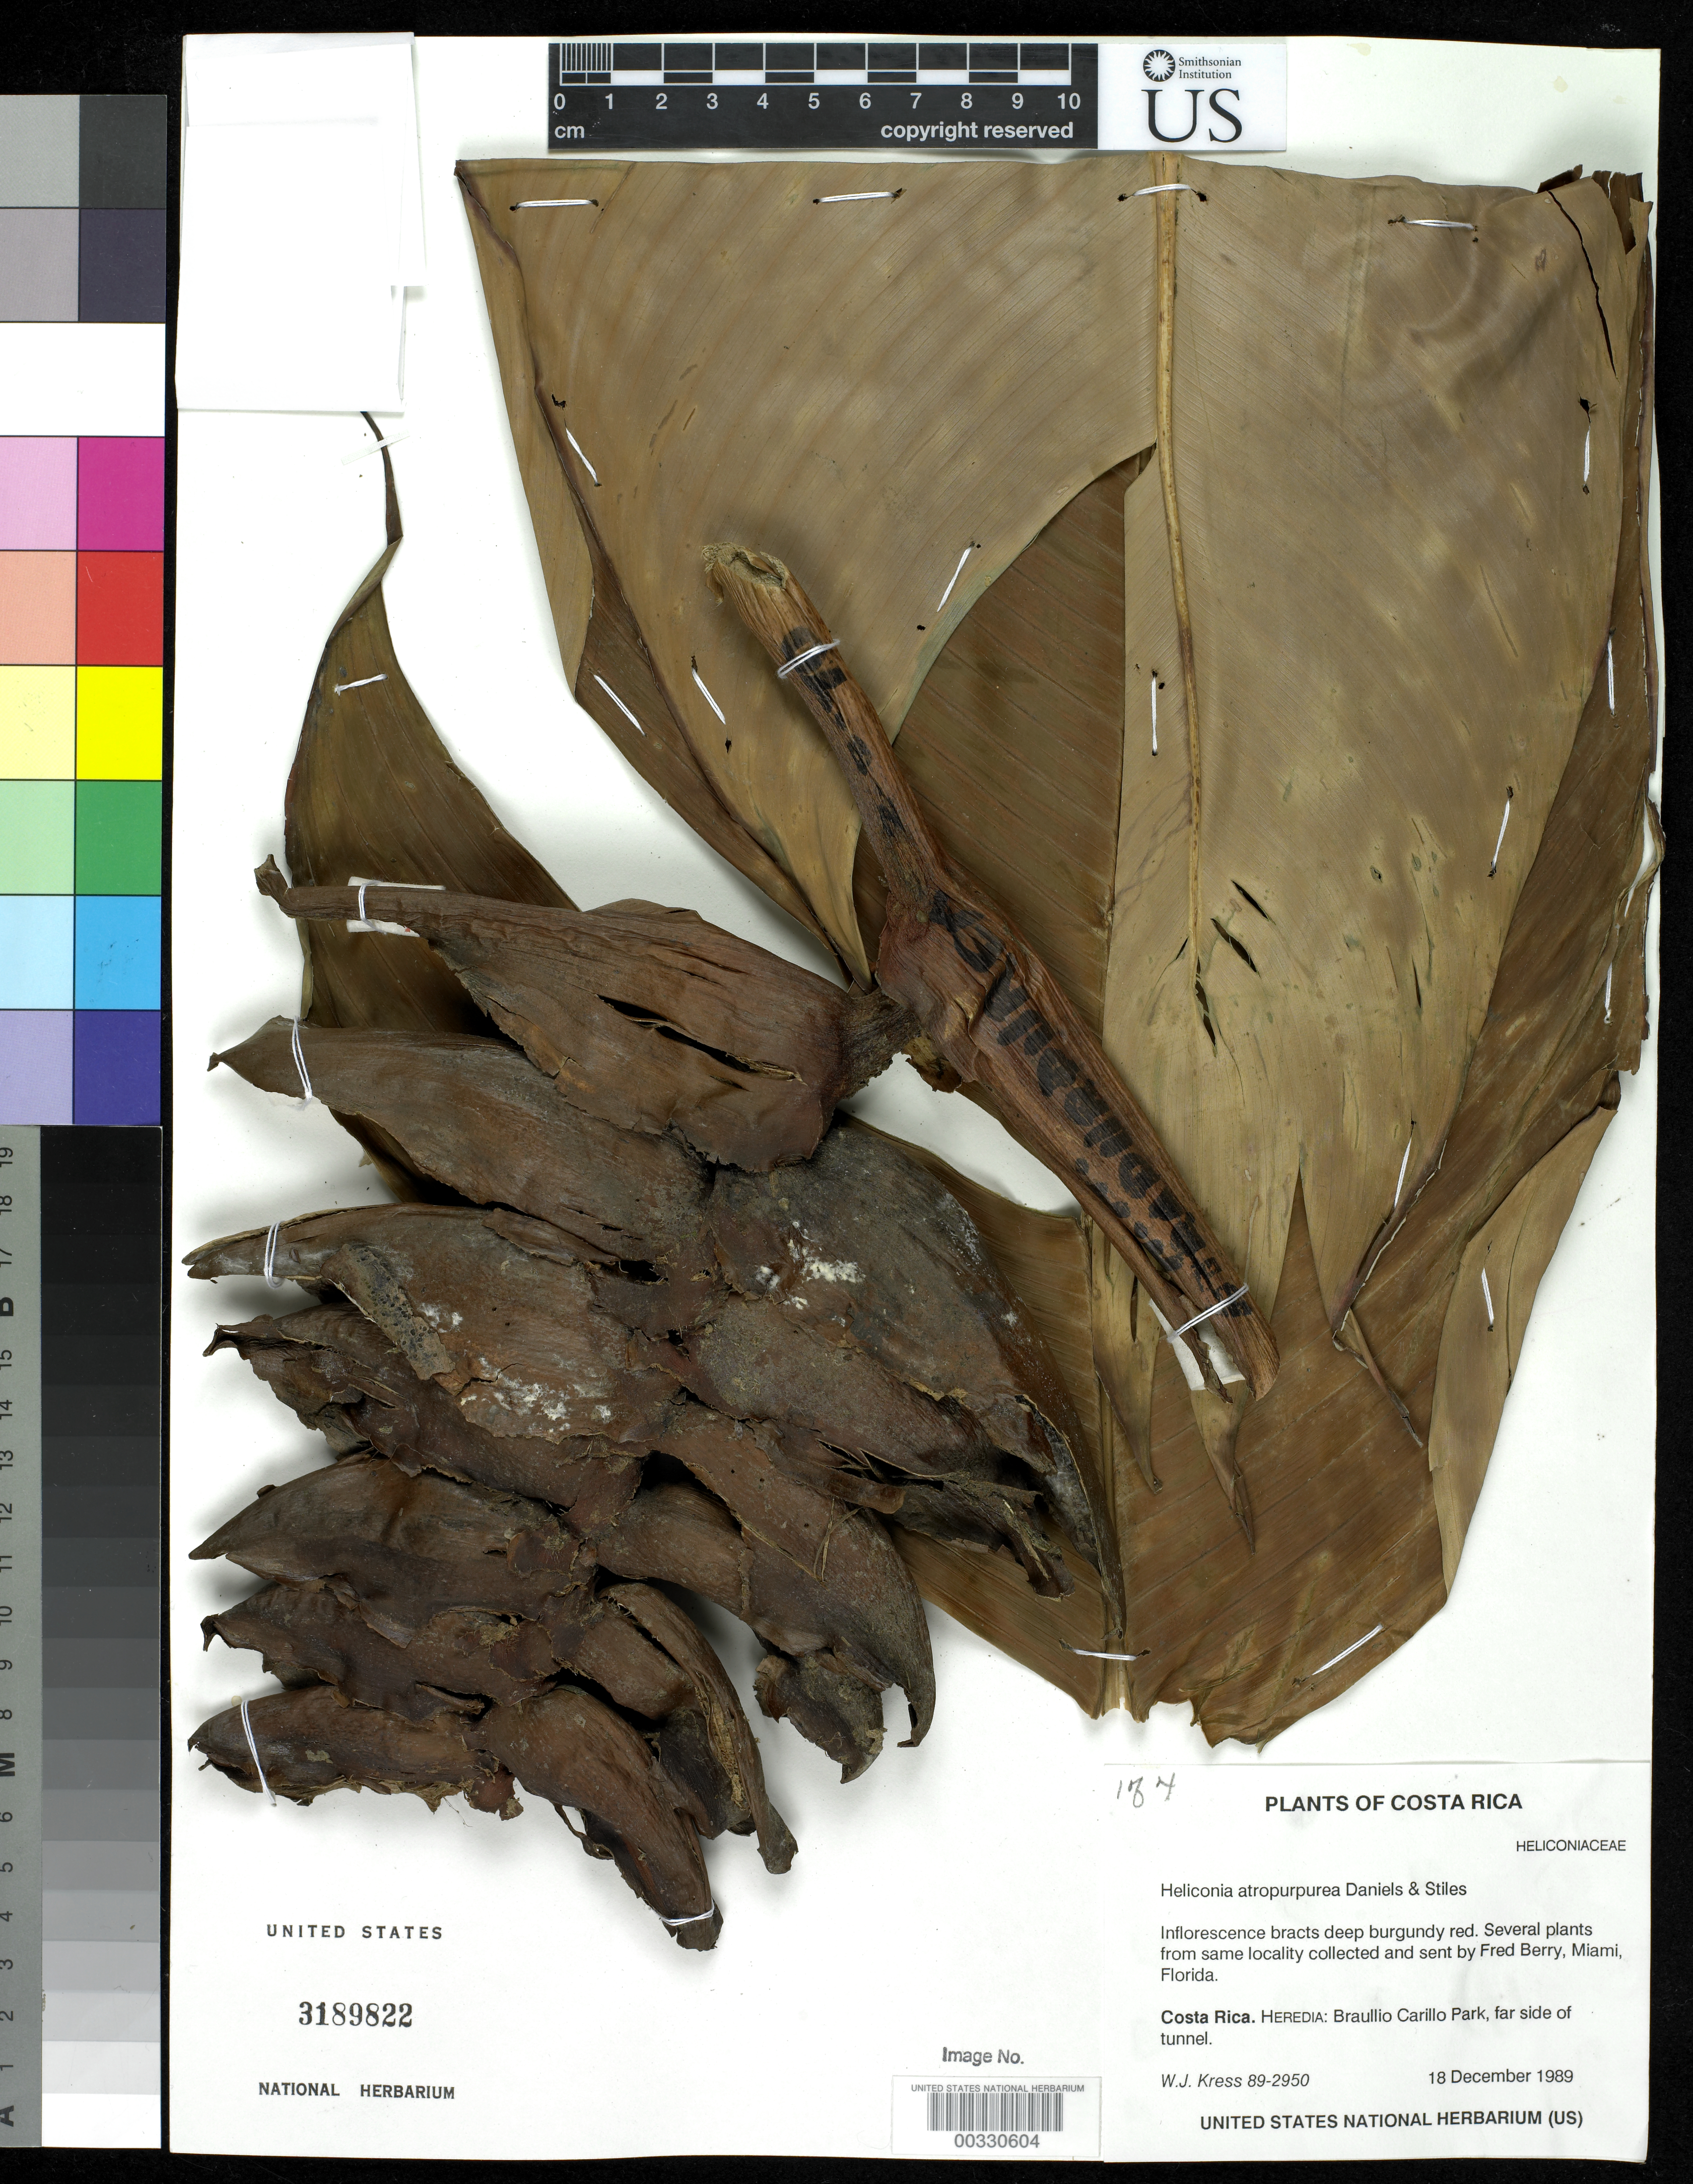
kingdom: Plantae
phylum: Tracheophyta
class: Liliopsida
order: Zingiberales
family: Heliconiaceae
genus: Heliconia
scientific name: Heliconia atropurpurea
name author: G.S. Daniels & F.G. Stiles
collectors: W. J. Kress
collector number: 89-2950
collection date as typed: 18 Dec 1989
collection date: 1989-12-18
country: Costa Rica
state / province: Heredia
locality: Braullio carillo park, far side of tunnel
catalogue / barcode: US 3189822